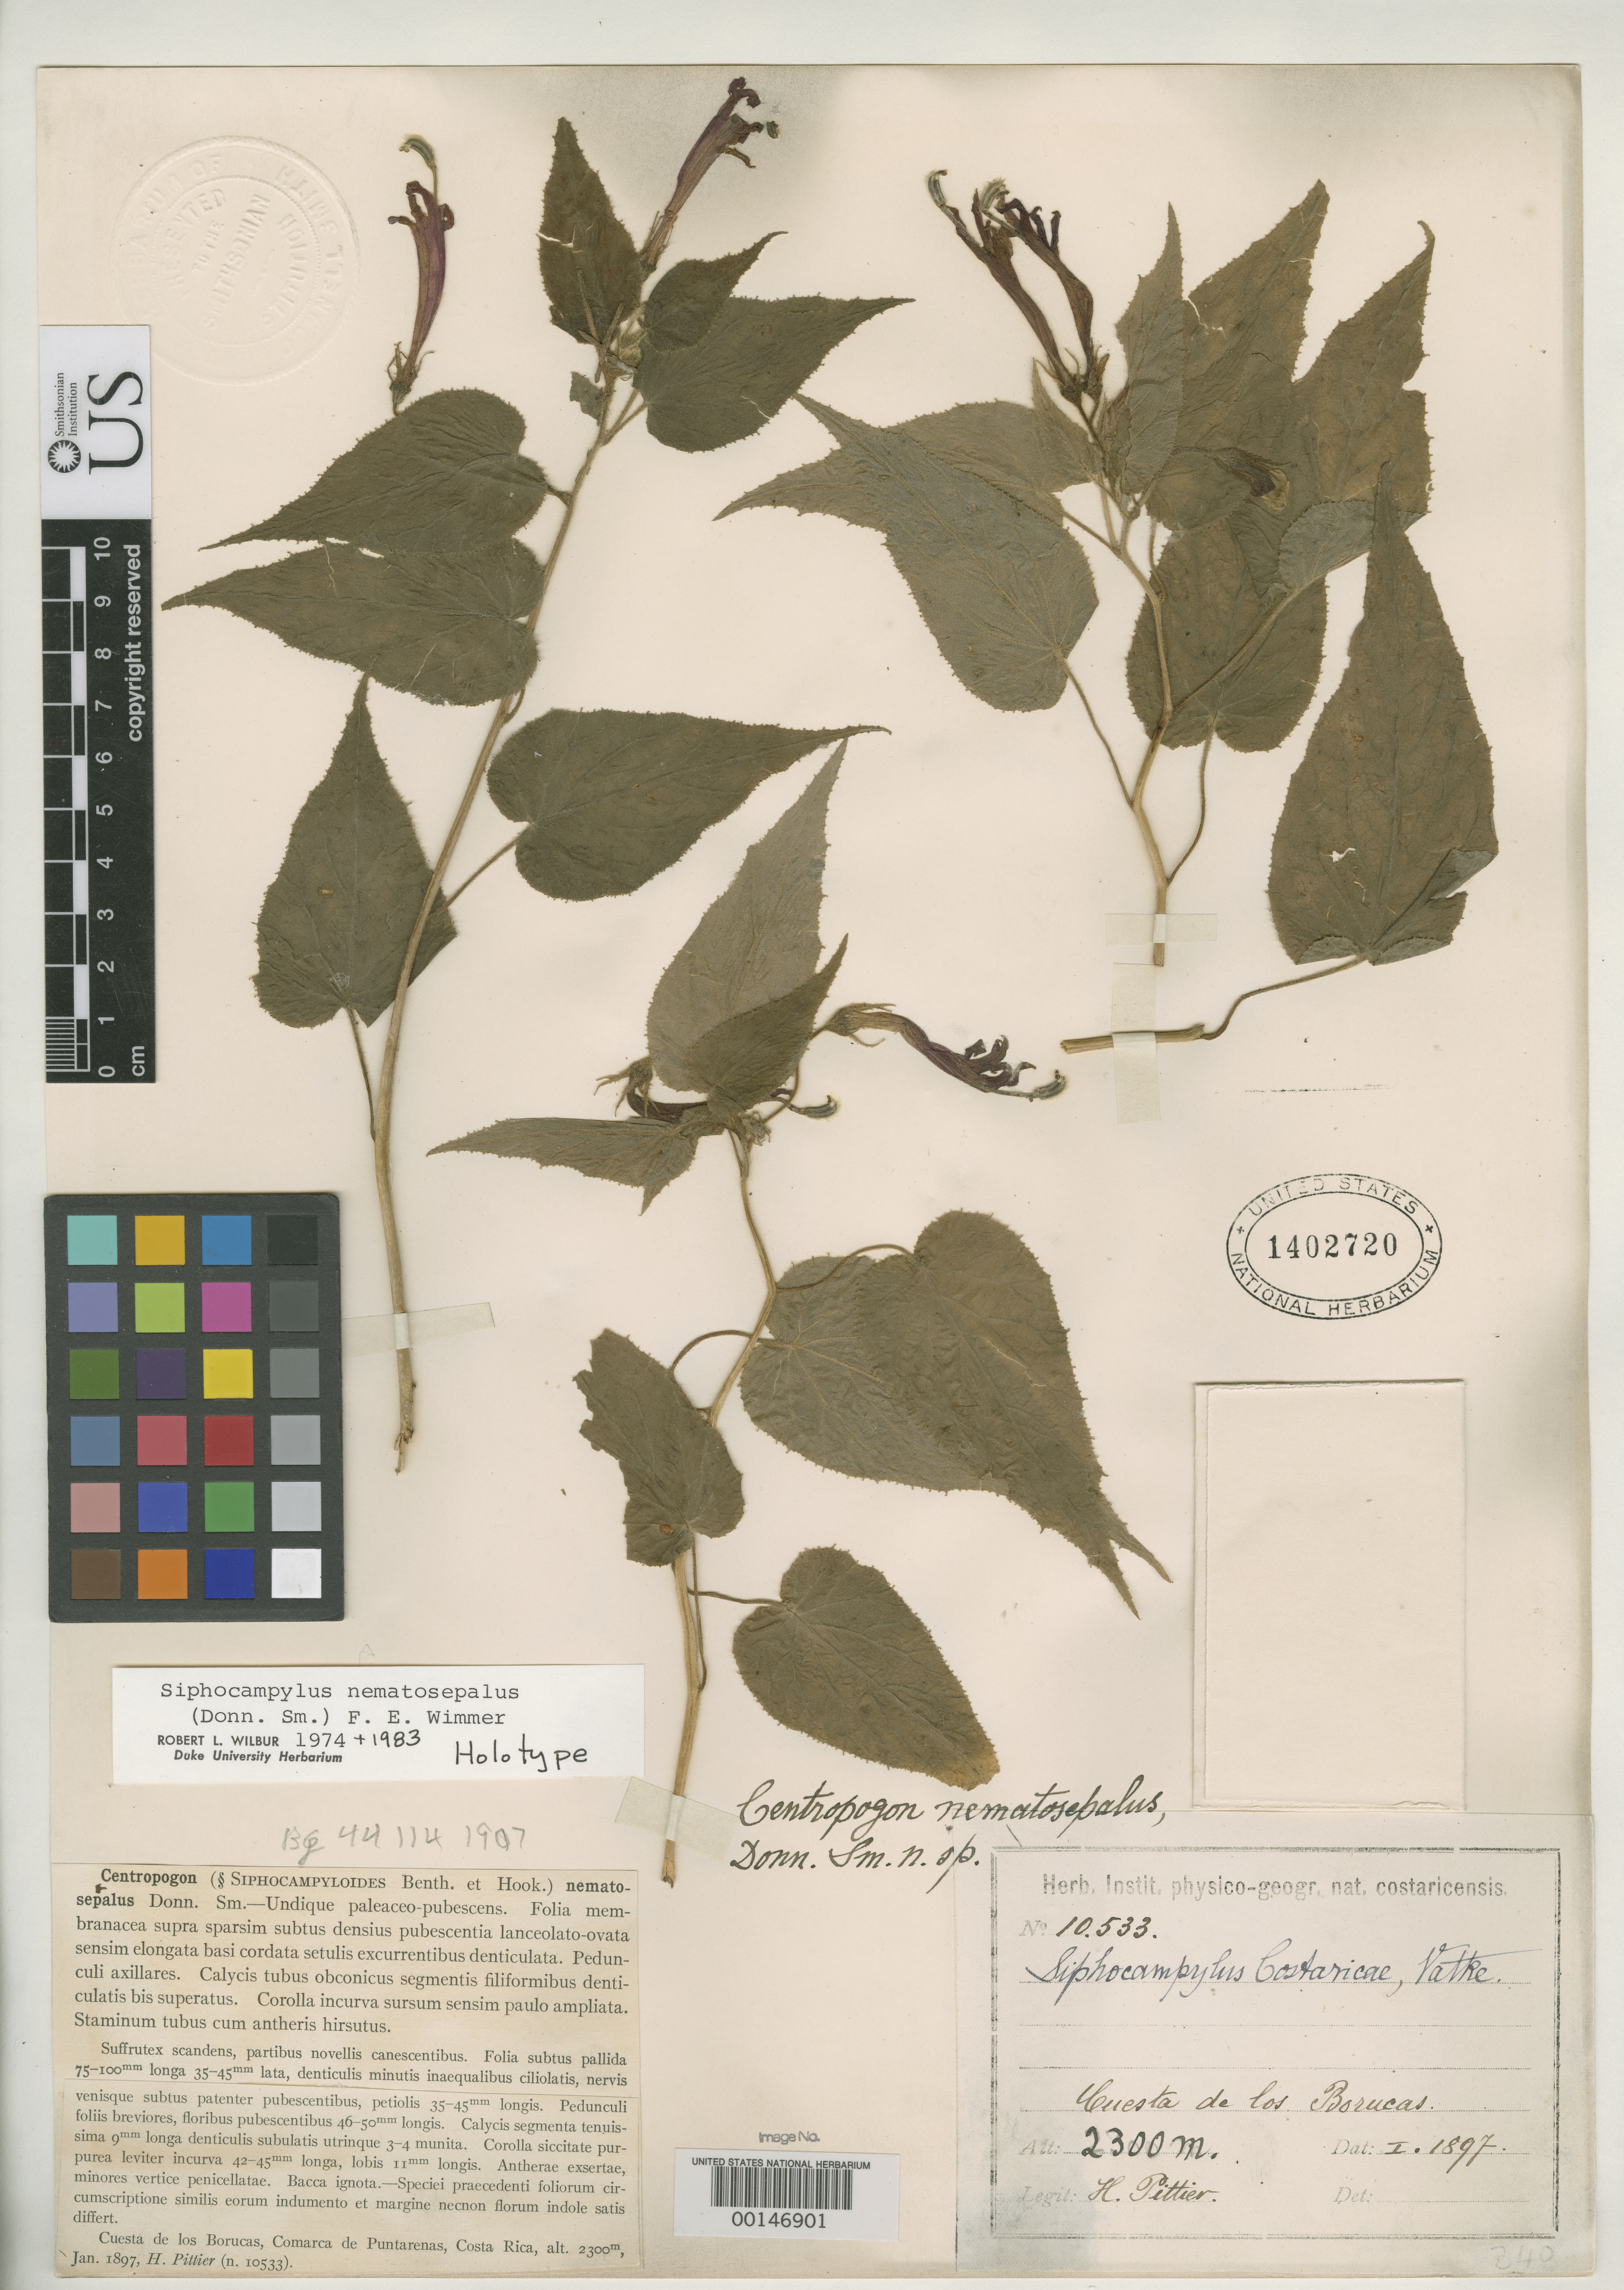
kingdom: Plantae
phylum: Tracheophyta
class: Magnoliopsida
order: Asterales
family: Campanulaceae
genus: Centropogon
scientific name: Centropogon nematosepalus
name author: Donn. Sm.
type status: Holotype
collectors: H. F. Pittier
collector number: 10533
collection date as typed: Jan 1897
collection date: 1897-01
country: Costa Rica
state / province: Puntarenas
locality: Cuesta de Los Borucas.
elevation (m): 2300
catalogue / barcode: US 1402720